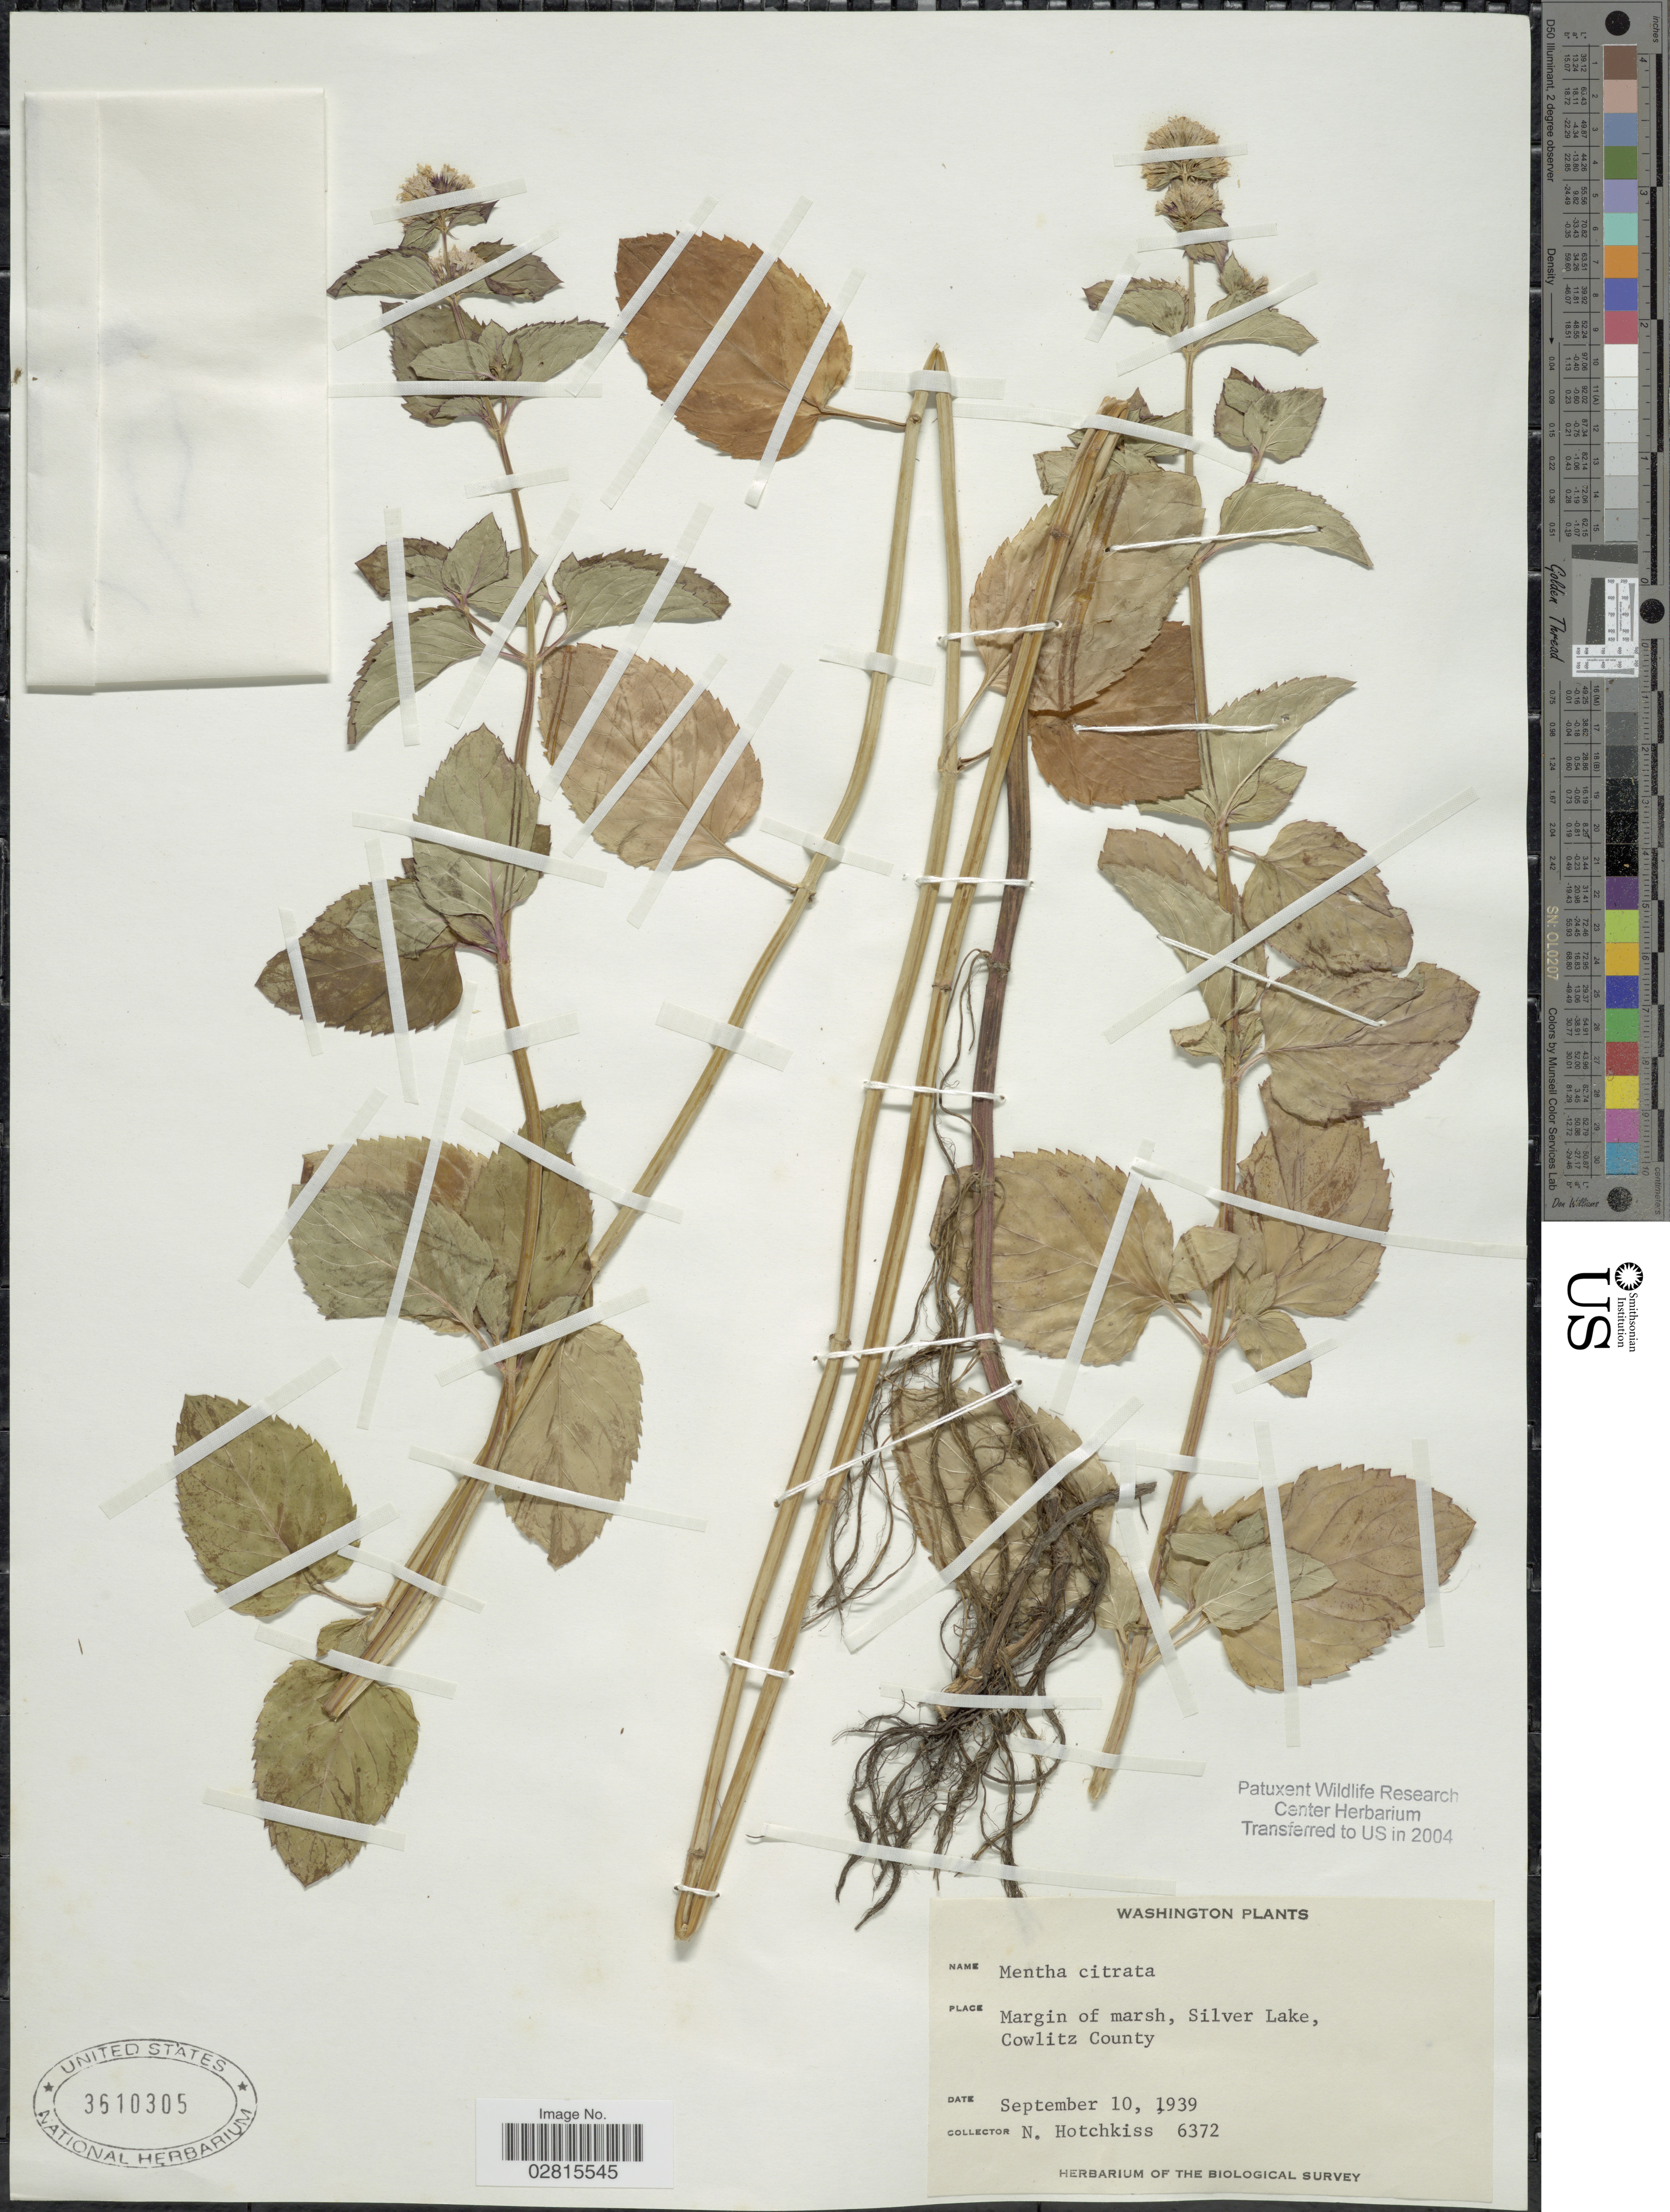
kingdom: Plantae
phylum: Tracheophyta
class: Magnoliopsida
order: Lamiales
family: Lamiaceae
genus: Mentha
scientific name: Mentha citrata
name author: Ehrh.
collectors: N. Hotchkiss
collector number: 6372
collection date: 1939-09-10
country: United States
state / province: Washington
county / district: Cowlitz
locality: Silver Lake, Cowlitz County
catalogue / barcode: US 3610305